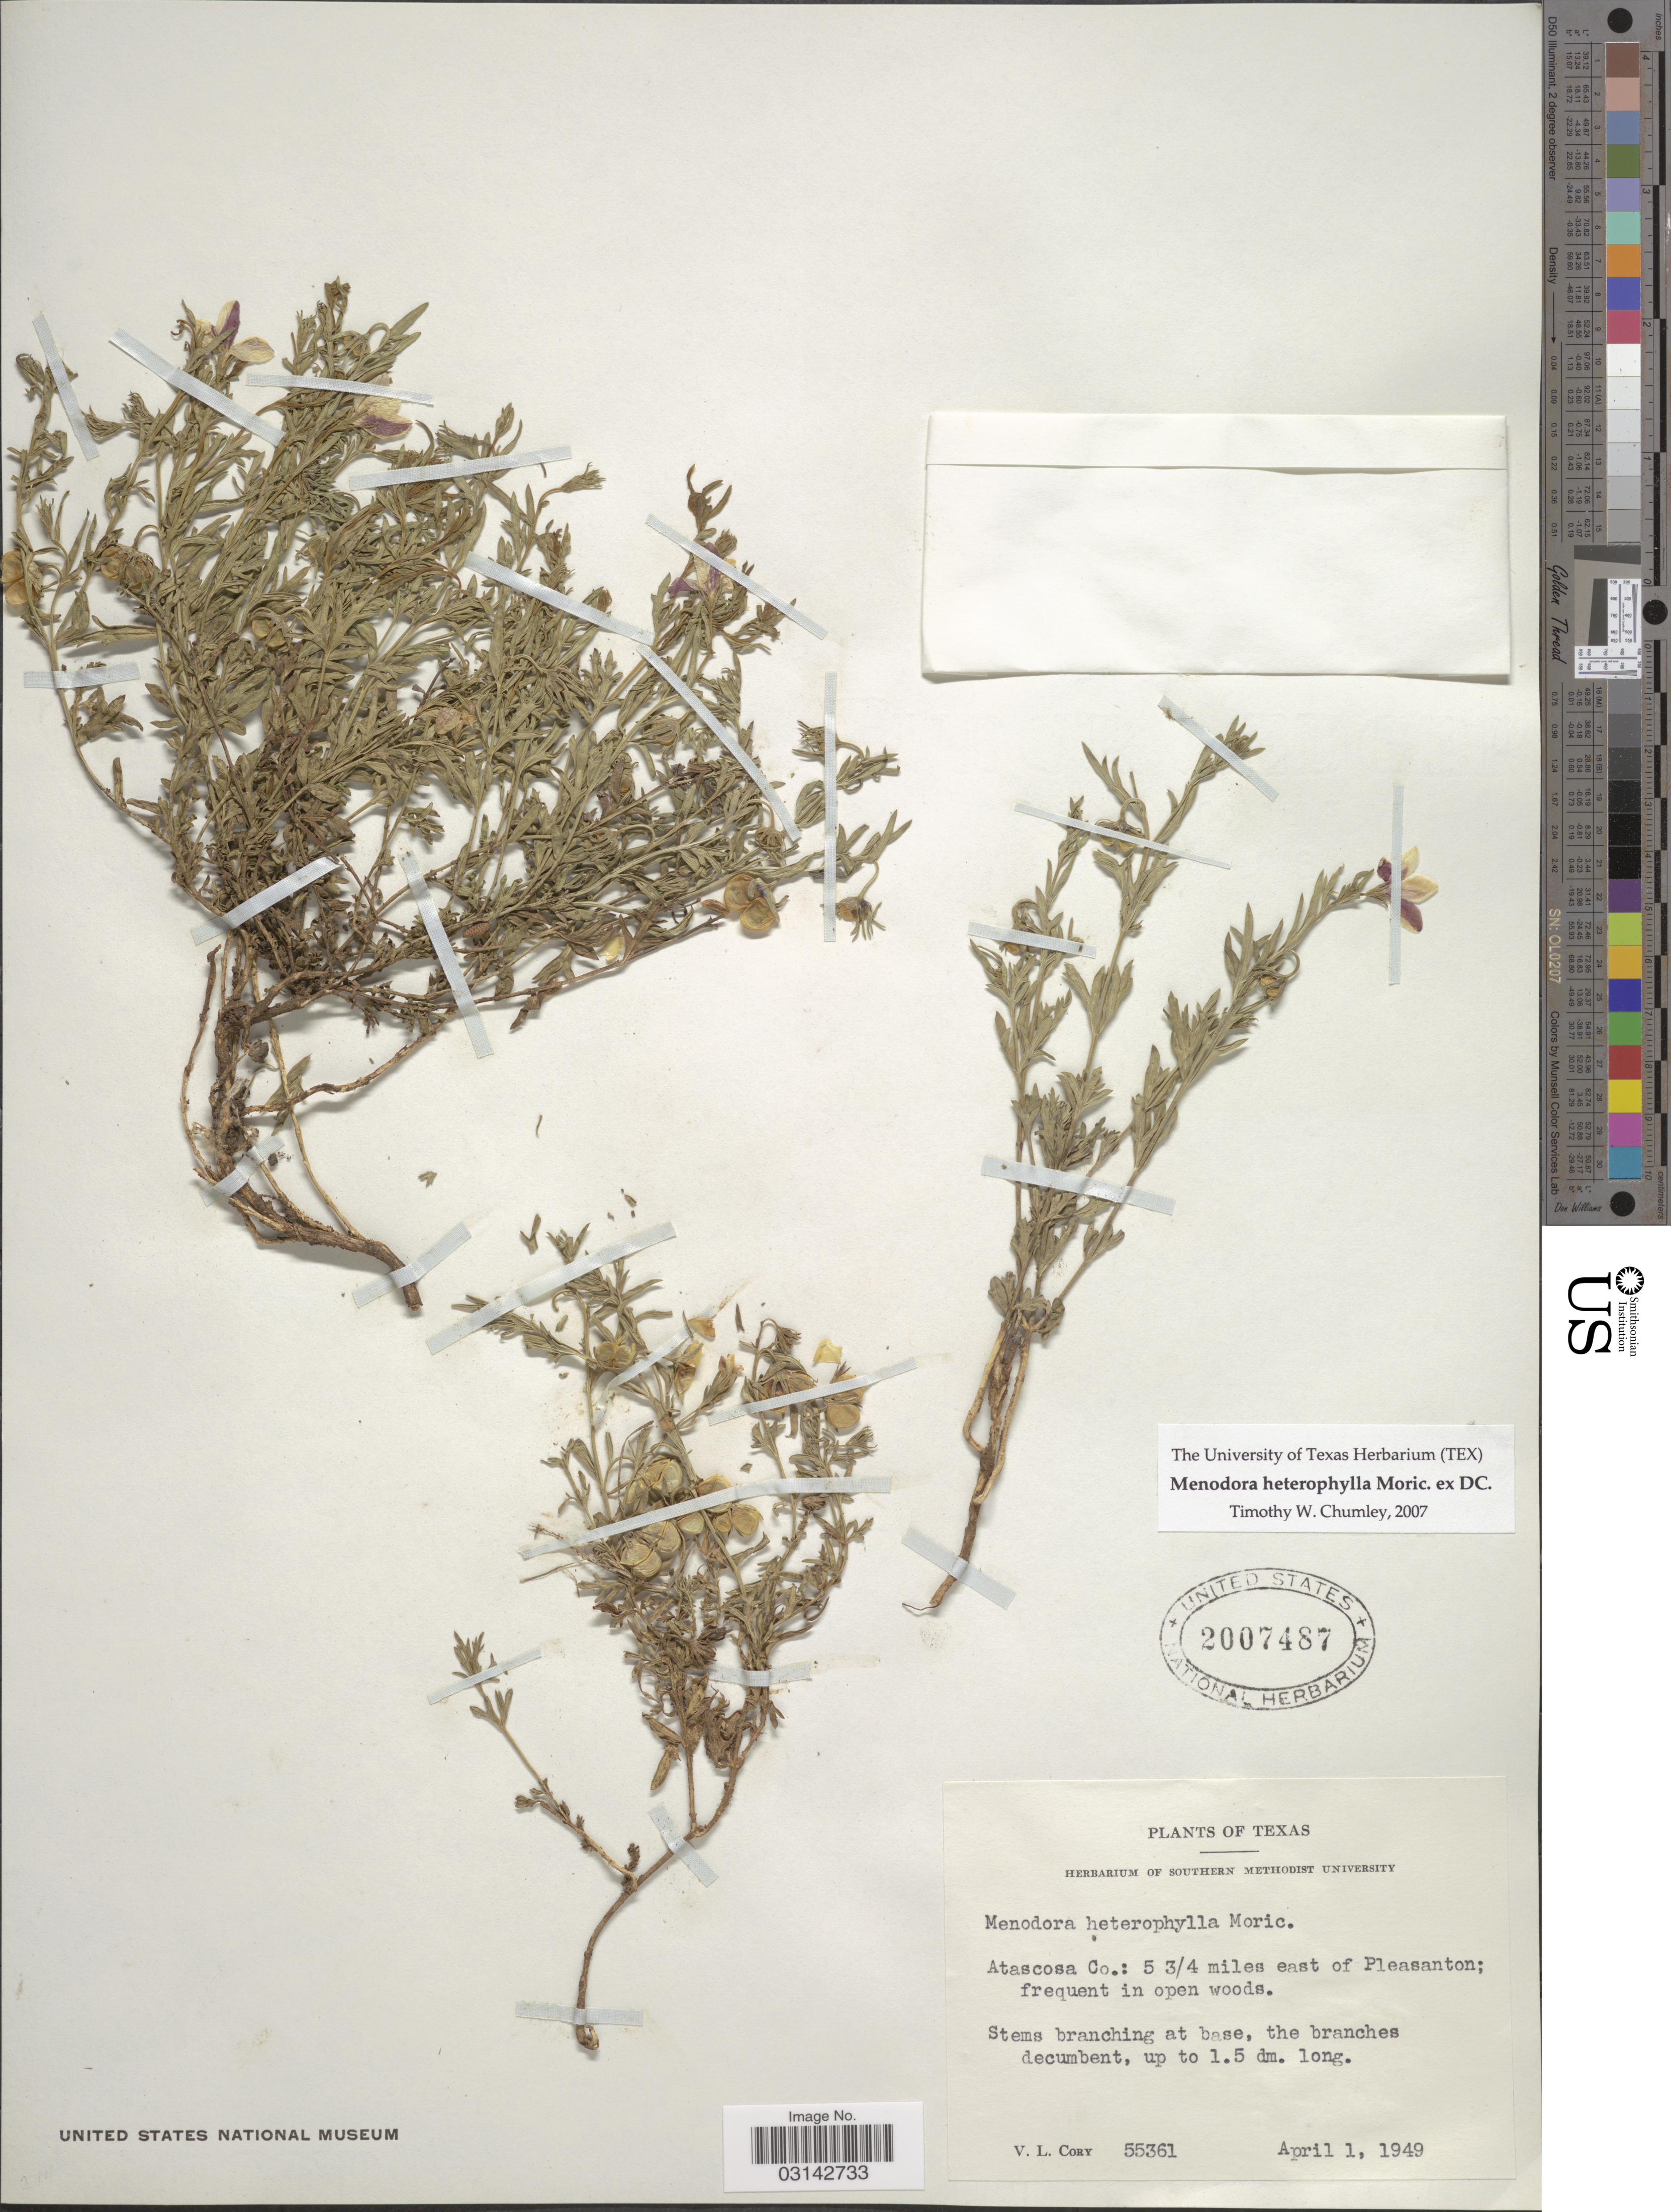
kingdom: Plantae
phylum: Tracheophyta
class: Magnoliopsida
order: Lamiales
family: Oleaceae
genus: Menodora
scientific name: Menodora heterophylla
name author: Moric. ex A. DC.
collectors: V. Cory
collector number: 55361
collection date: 1949-04-01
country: United States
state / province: Texas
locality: Atascosa Co.: 5 3/4 miles east of Pleasanton.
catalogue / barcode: US 2007487